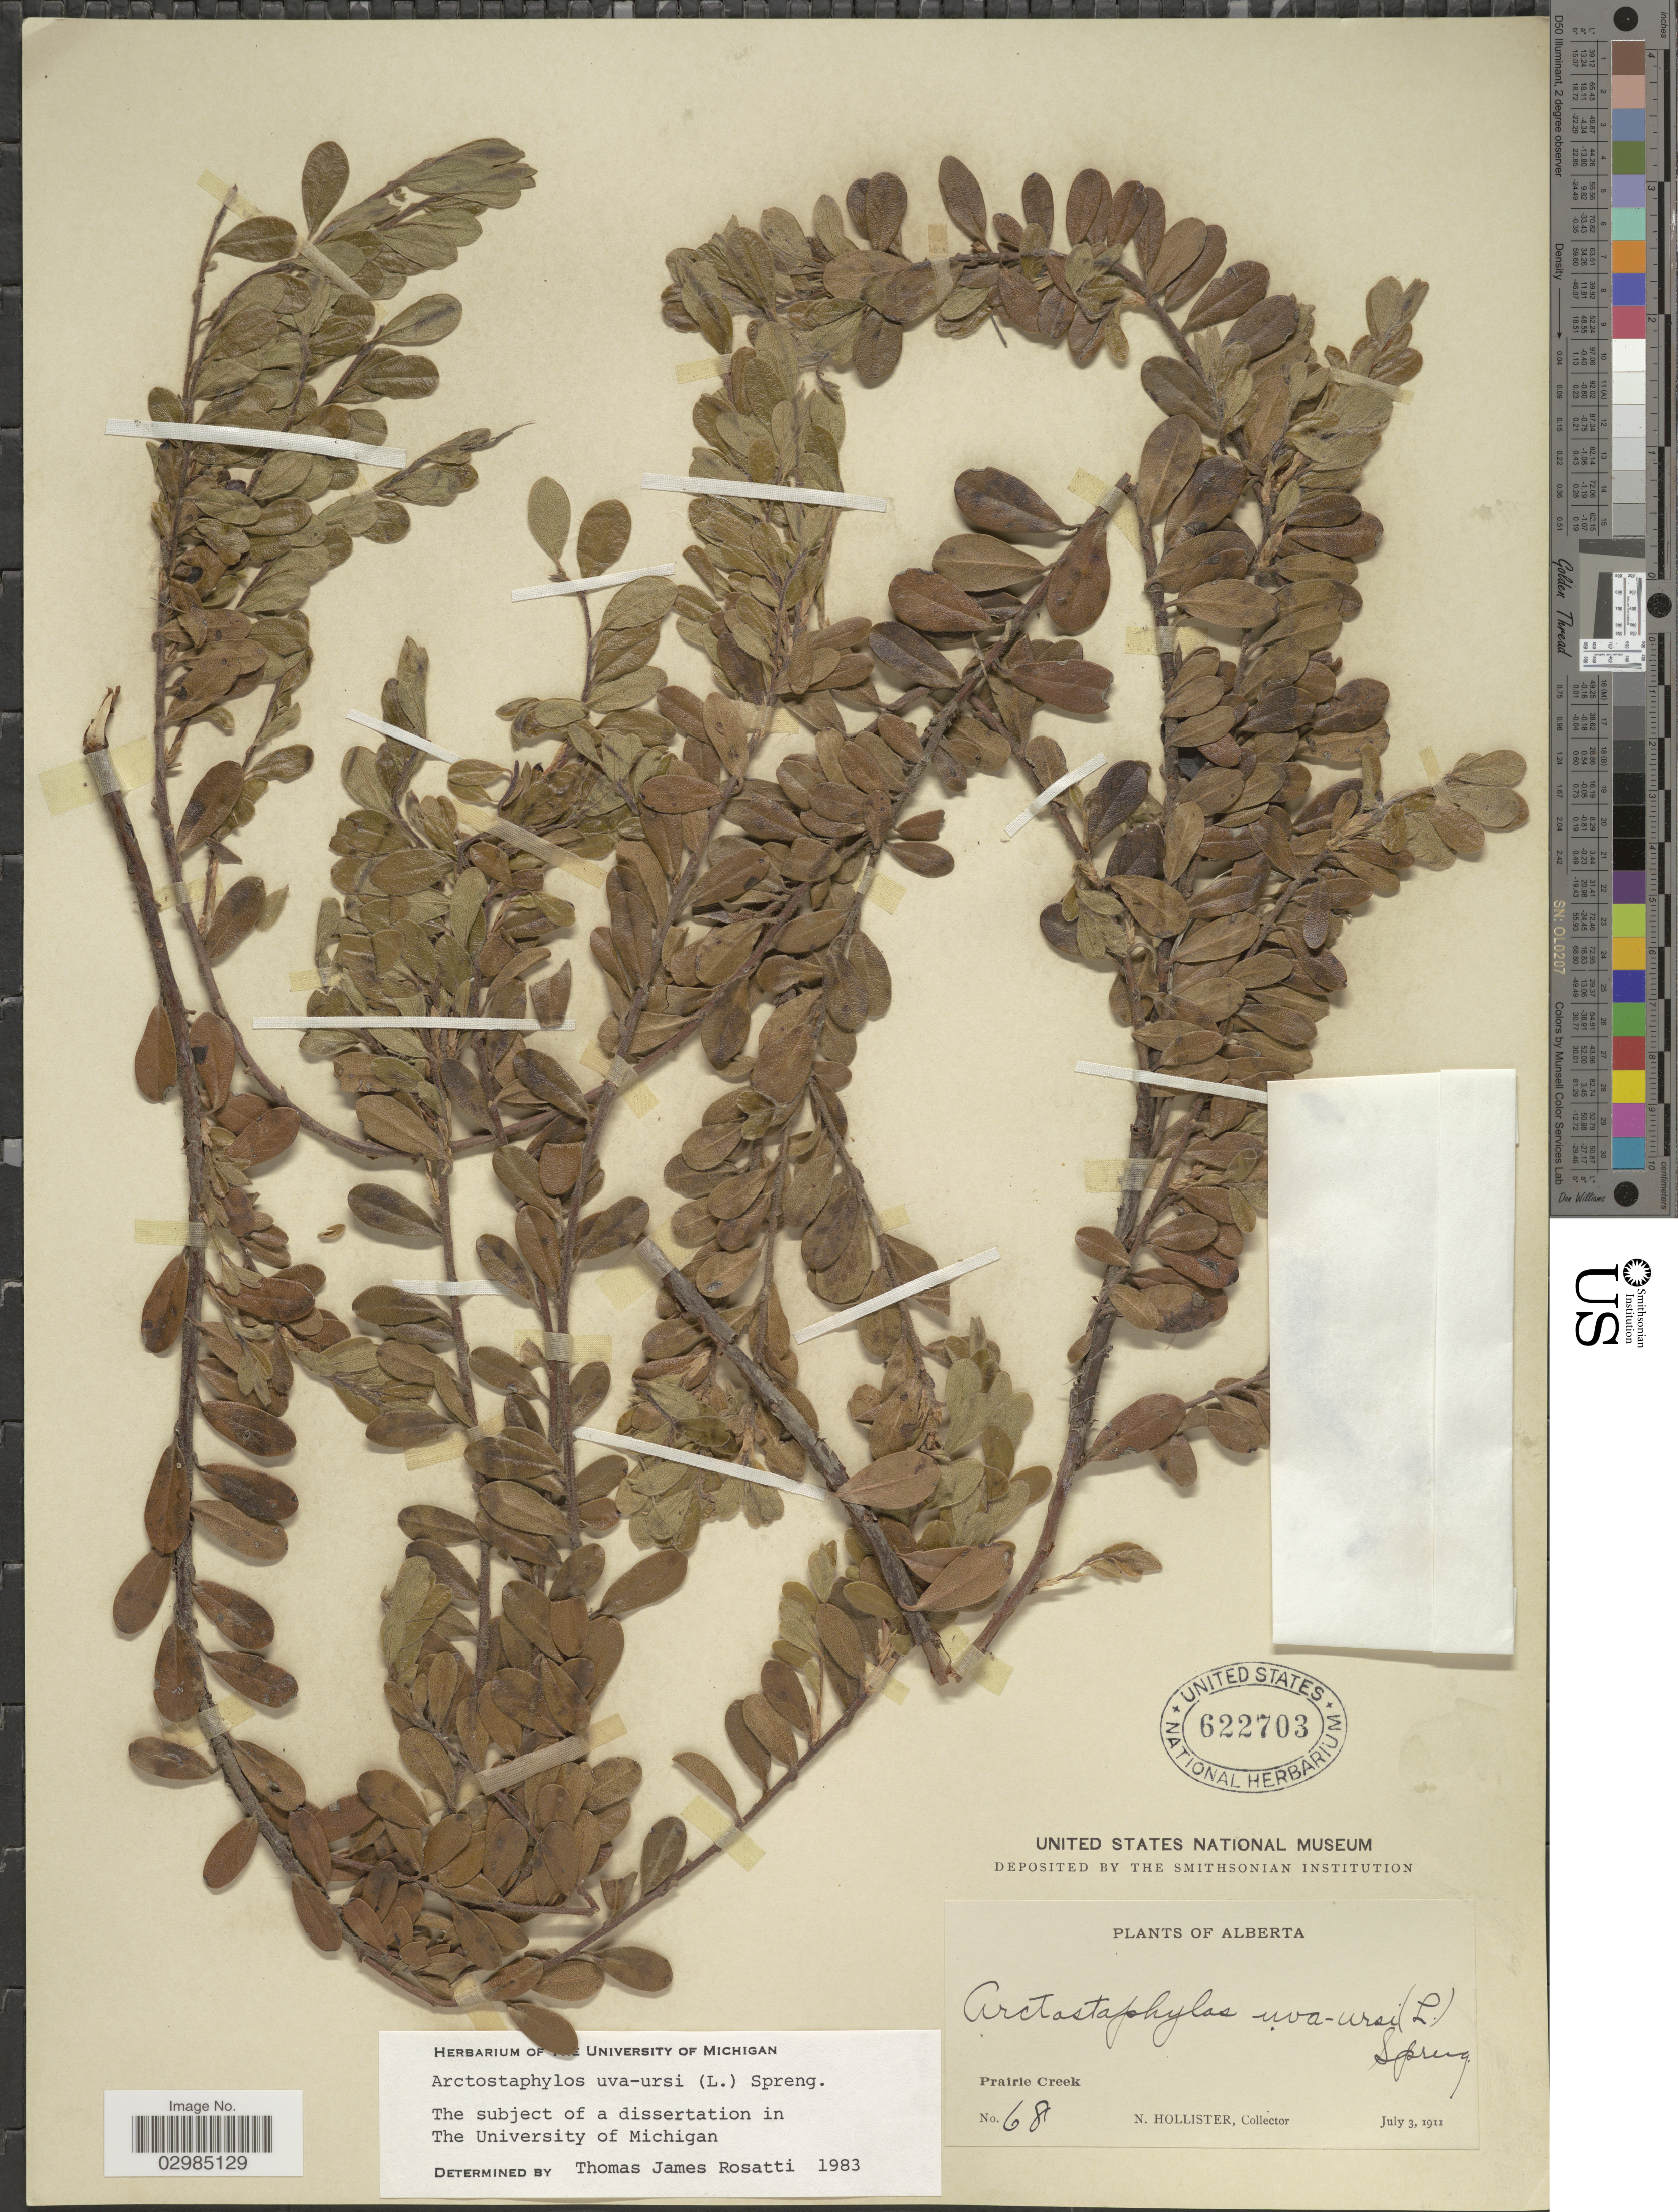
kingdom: Plantae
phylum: Tracheophyta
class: Magnoliopsida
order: Ericales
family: Ericaceae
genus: Arctostaphylos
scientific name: Arctostaphylos uva-ursi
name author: (L.) Spreng.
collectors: N. Hollister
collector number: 68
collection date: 1911-07-03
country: Canada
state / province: Alberta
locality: Prairie Creek.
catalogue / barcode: US 622703